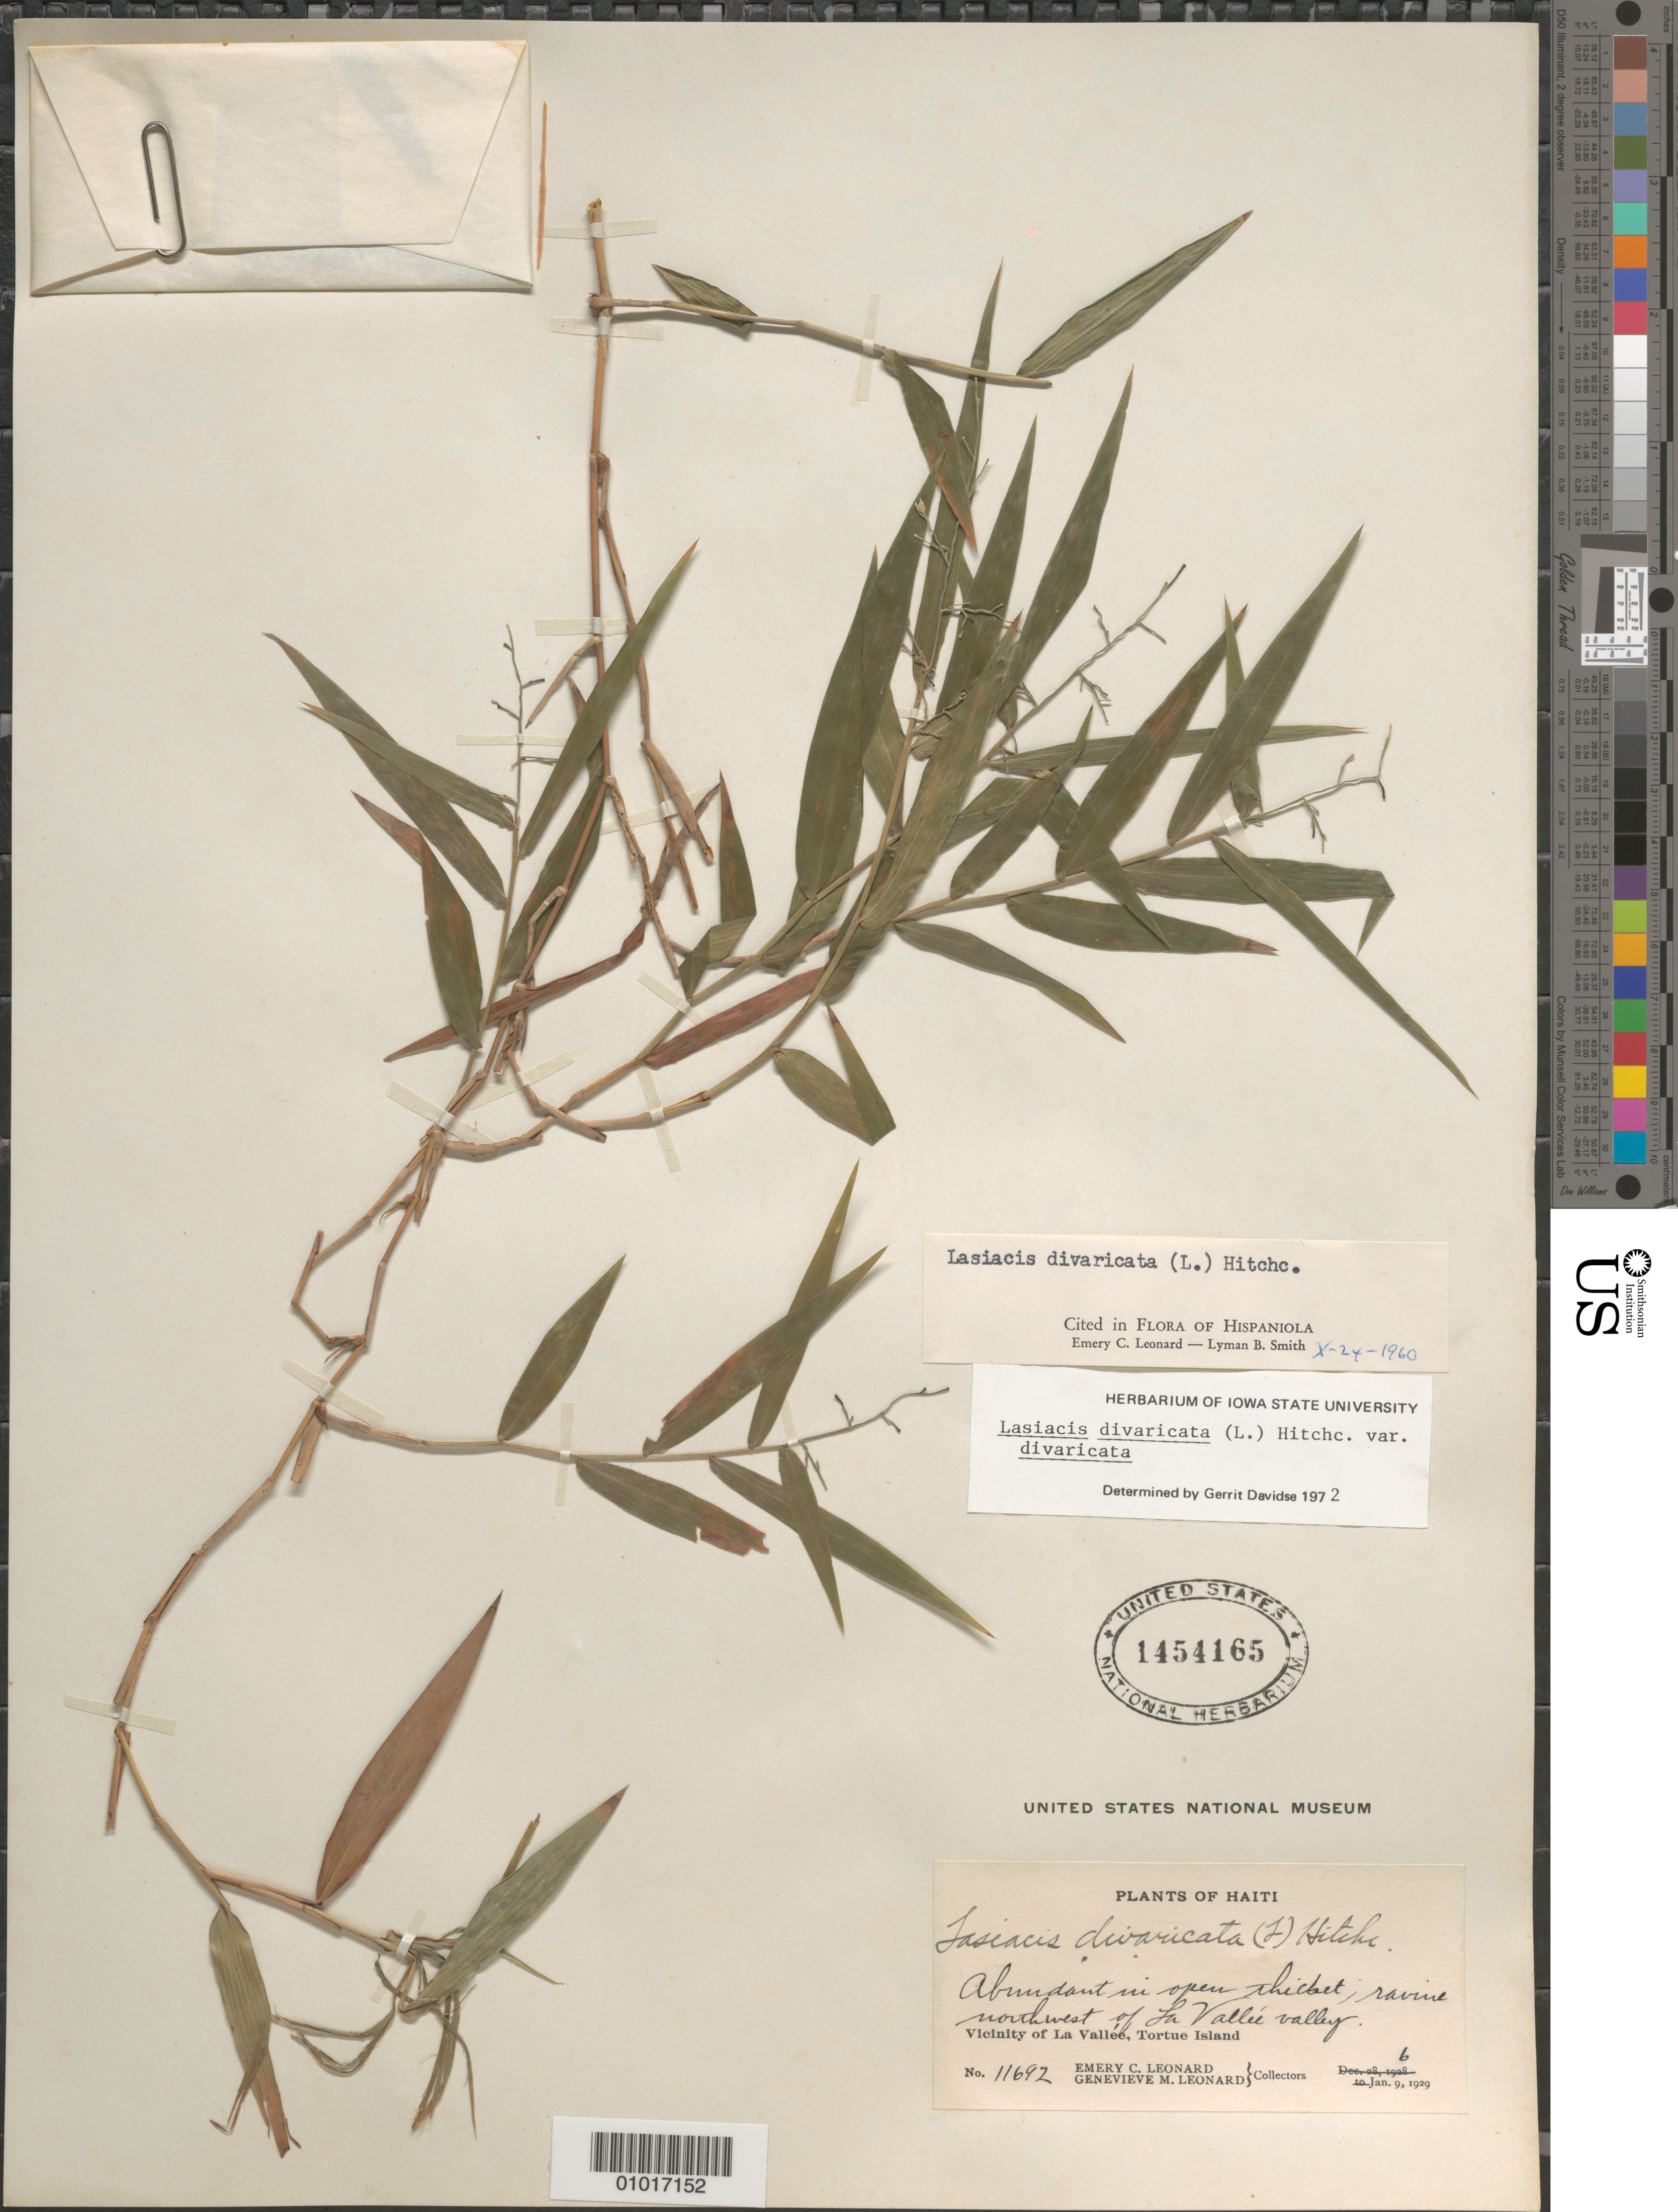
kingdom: Plantae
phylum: Tracheophyta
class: Liliopsida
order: Poales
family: Poaceae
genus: Lasiacis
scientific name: Lasiacis divaricata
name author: (L.) Hitchc.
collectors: E. C. Leonard & G. M. Leonard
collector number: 11692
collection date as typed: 06 Jan 1929 or 09 Jan 1929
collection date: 1929-01-06 or 1929-01-09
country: Haiti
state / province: Nord-Óuest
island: Île de la Tortue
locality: Vicinity of La Vallee, Tortue Island; Northwest of La Vallee valley.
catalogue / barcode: US 1454165